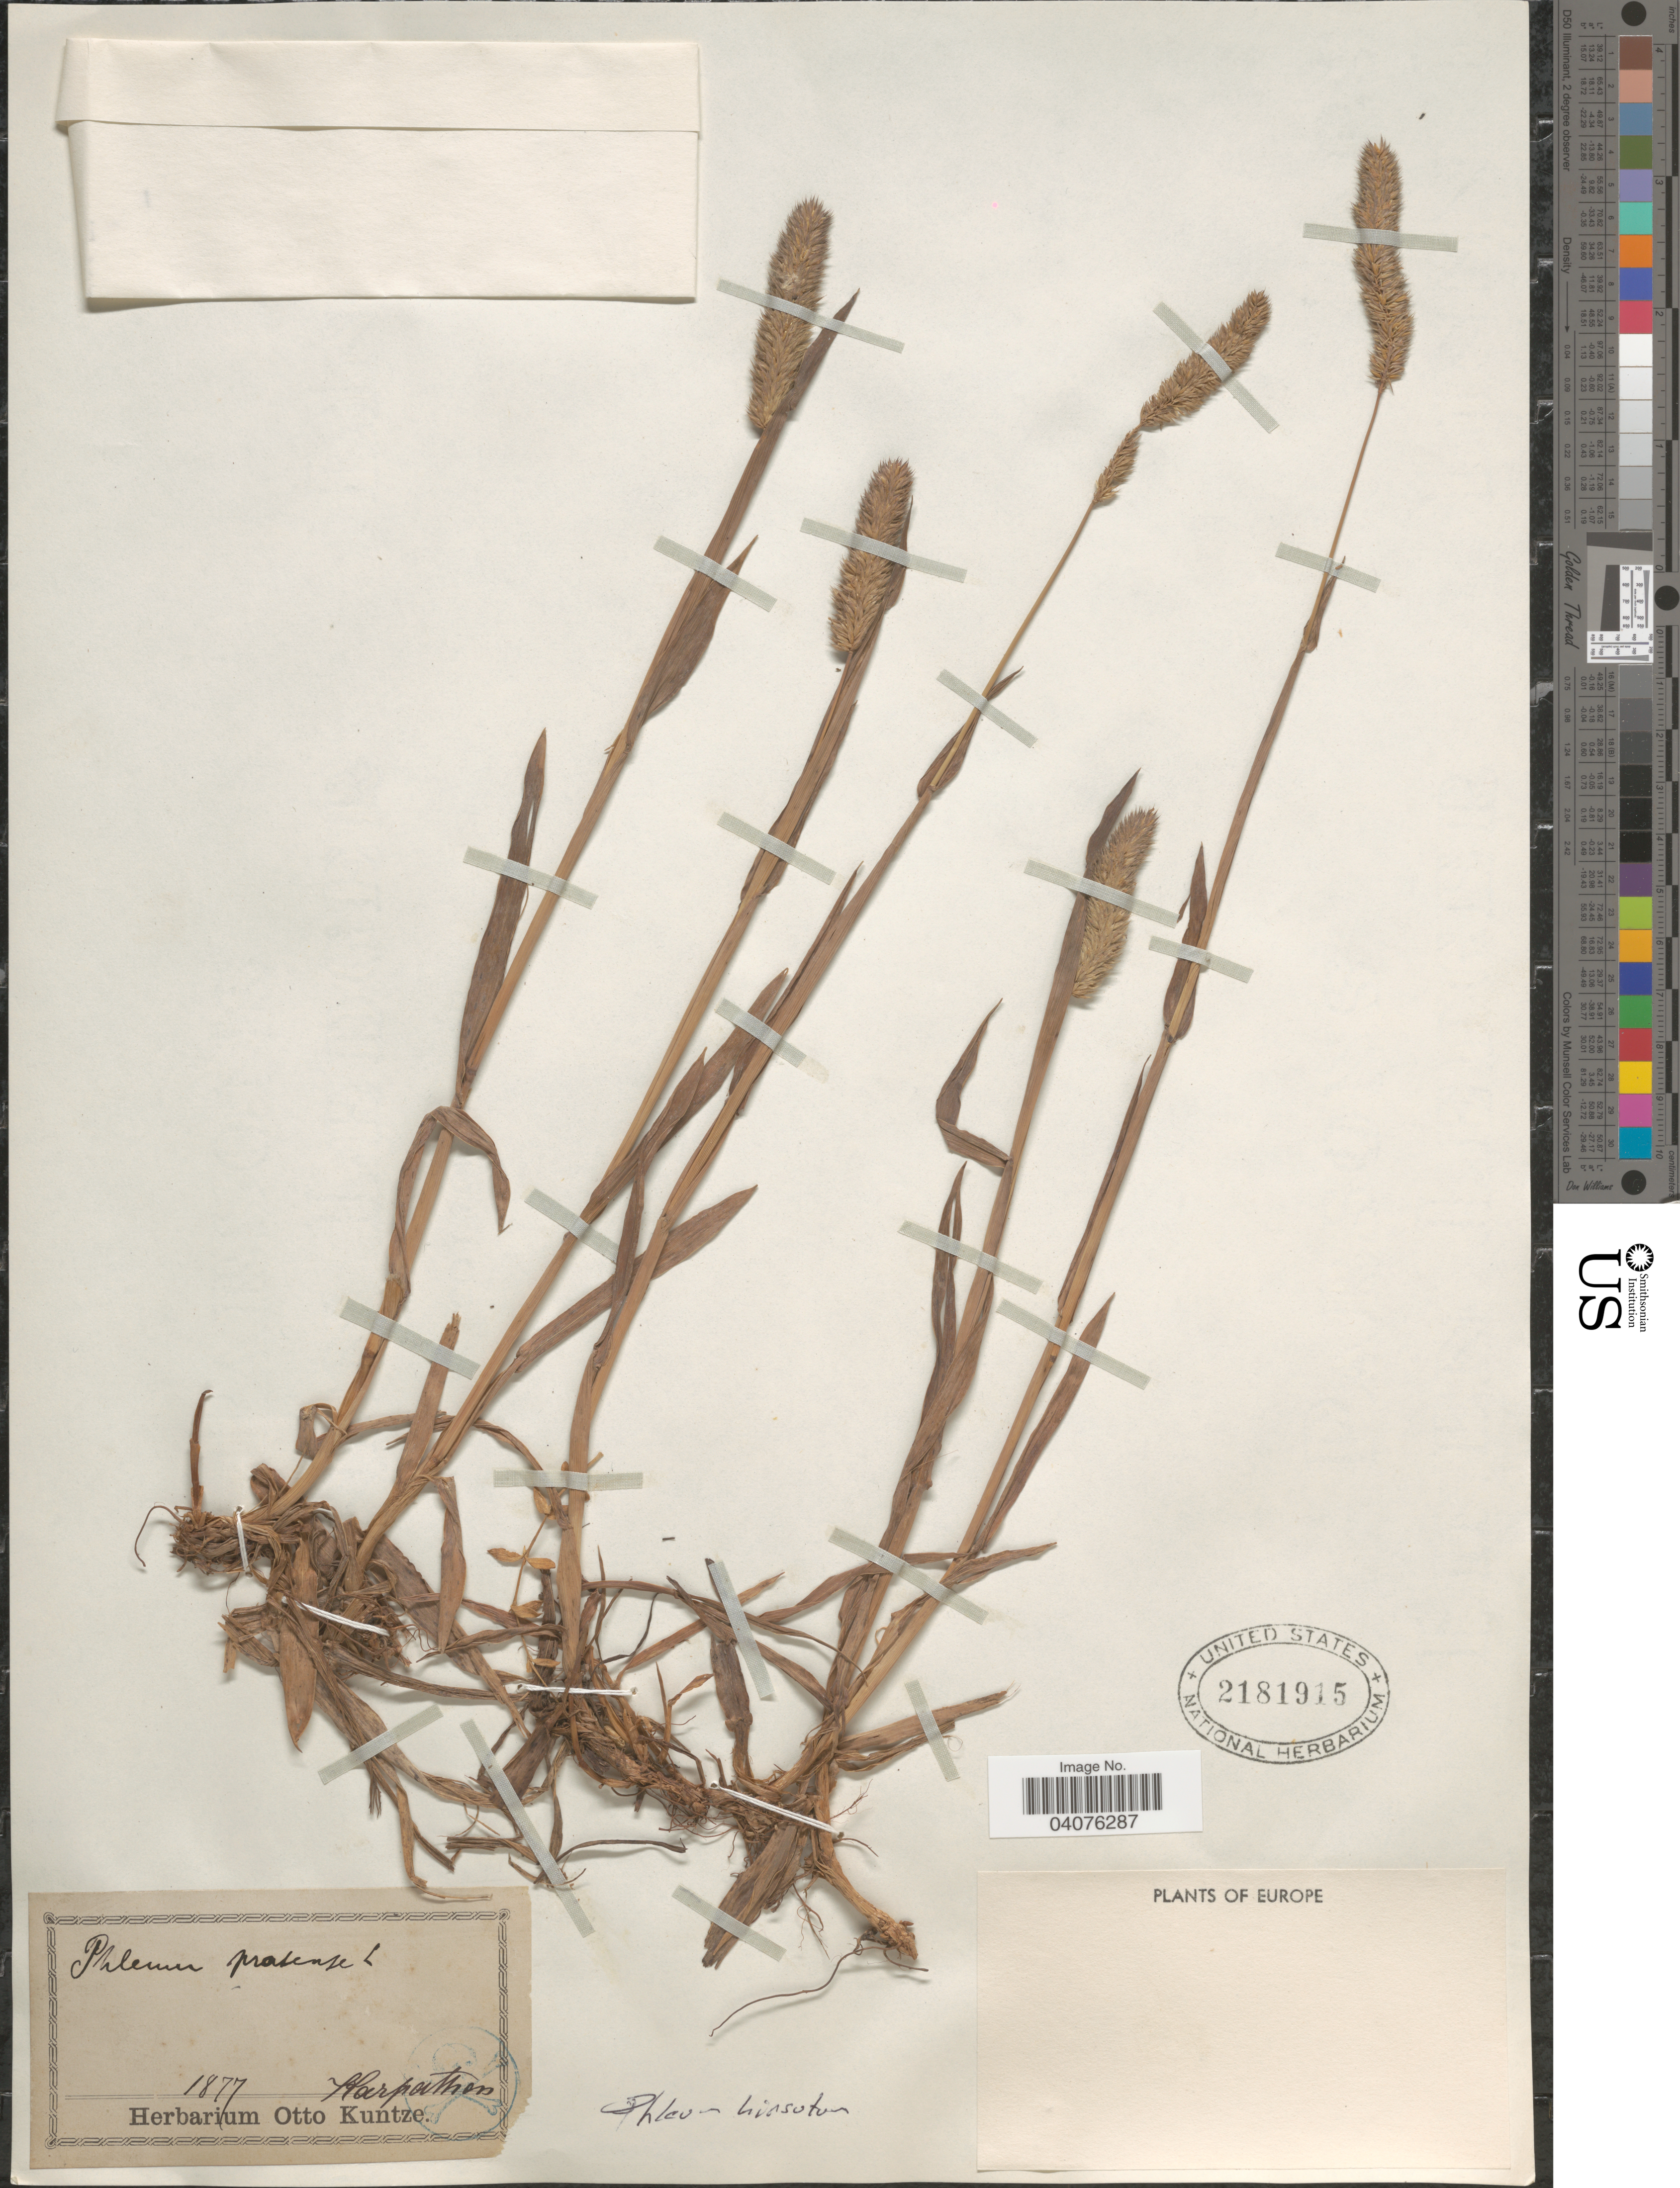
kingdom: Plantae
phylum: Tracheophyta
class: Liliopsida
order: Poales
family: Poaceae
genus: Phleum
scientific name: Phleum hirsutum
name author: Honck.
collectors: ex herb. Otto Kuntze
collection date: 1877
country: Greece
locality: Karpathos. [Karpathen?]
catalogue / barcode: US 2181915